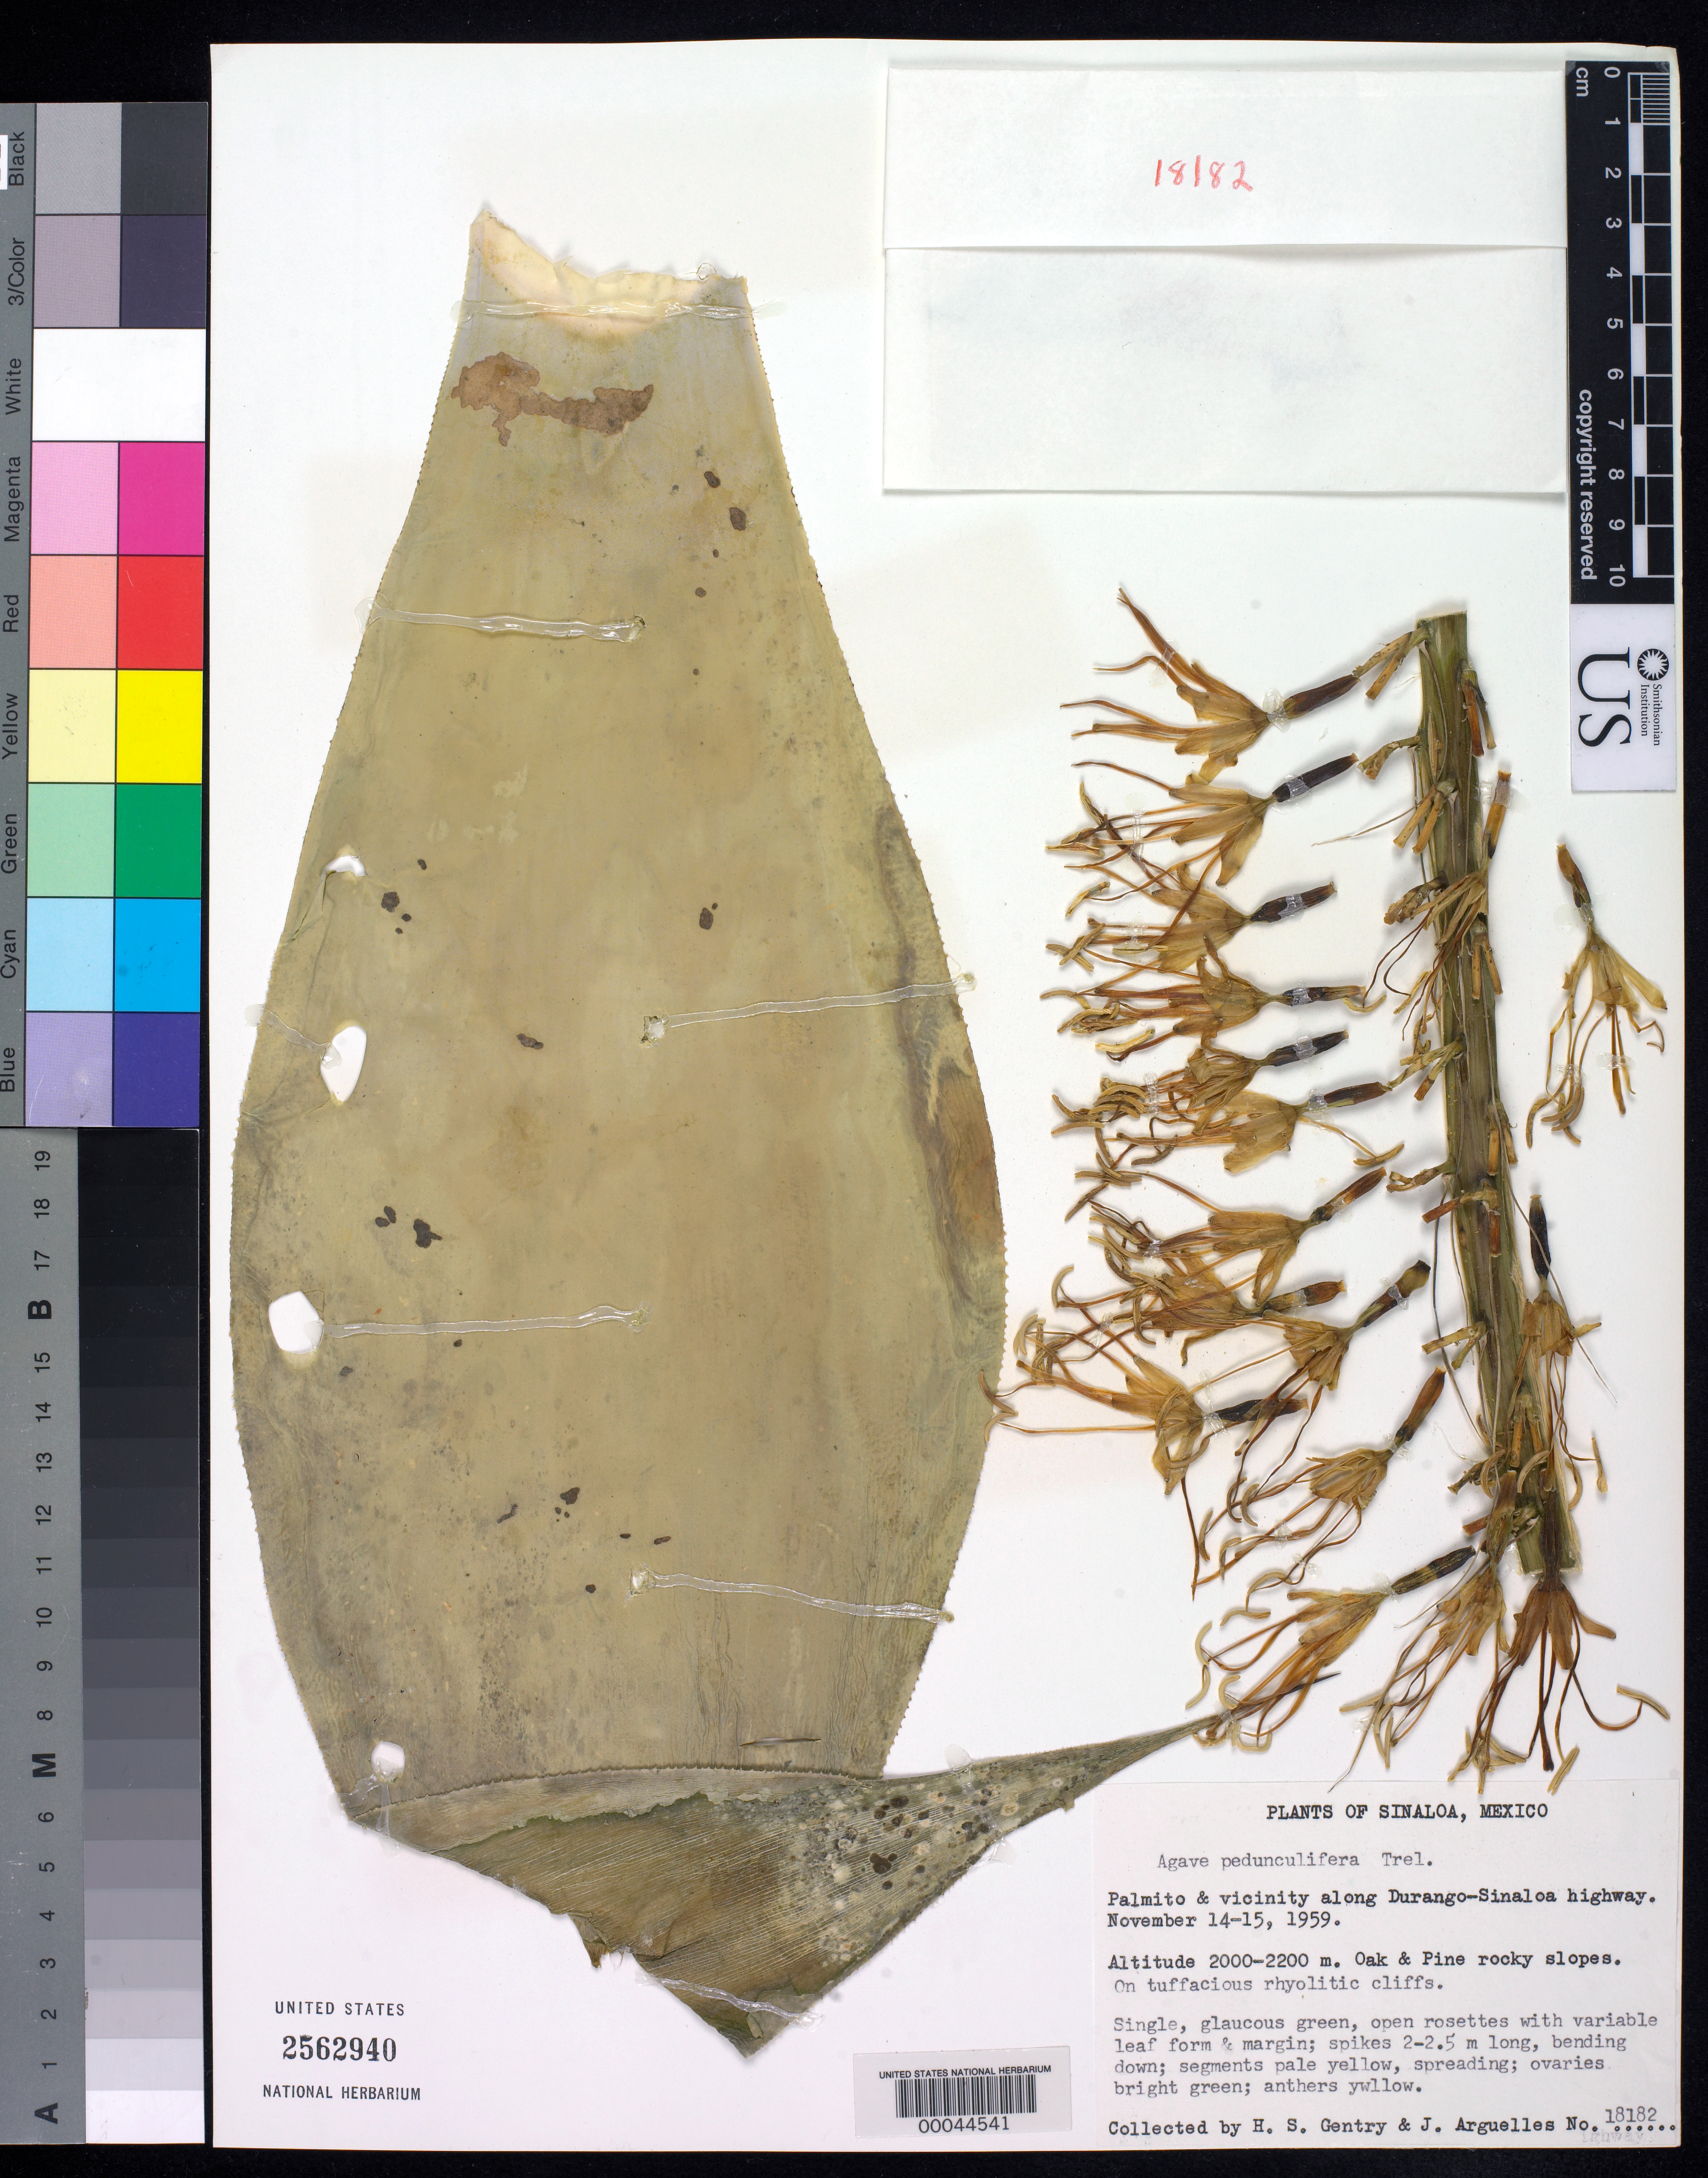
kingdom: Plantae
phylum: Tracheophyta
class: Liliopsida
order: Asparagales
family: Asparagaceae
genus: Agave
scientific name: Agave pedunculifera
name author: Trel.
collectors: H. S. Gentry & J. Arguelles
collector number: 18182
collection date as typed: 14 Nov 1959 to 15 Nov 1959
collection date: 1959-11-14/1959-11-15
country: Mexico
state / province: Sinaloa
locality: Palmito & vicinity along Durango-Sinaloa highway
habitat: Oak & pine rocky slopes; on tuffacious rhyolitic cliffs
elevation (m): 2000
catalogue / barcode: US 2562940